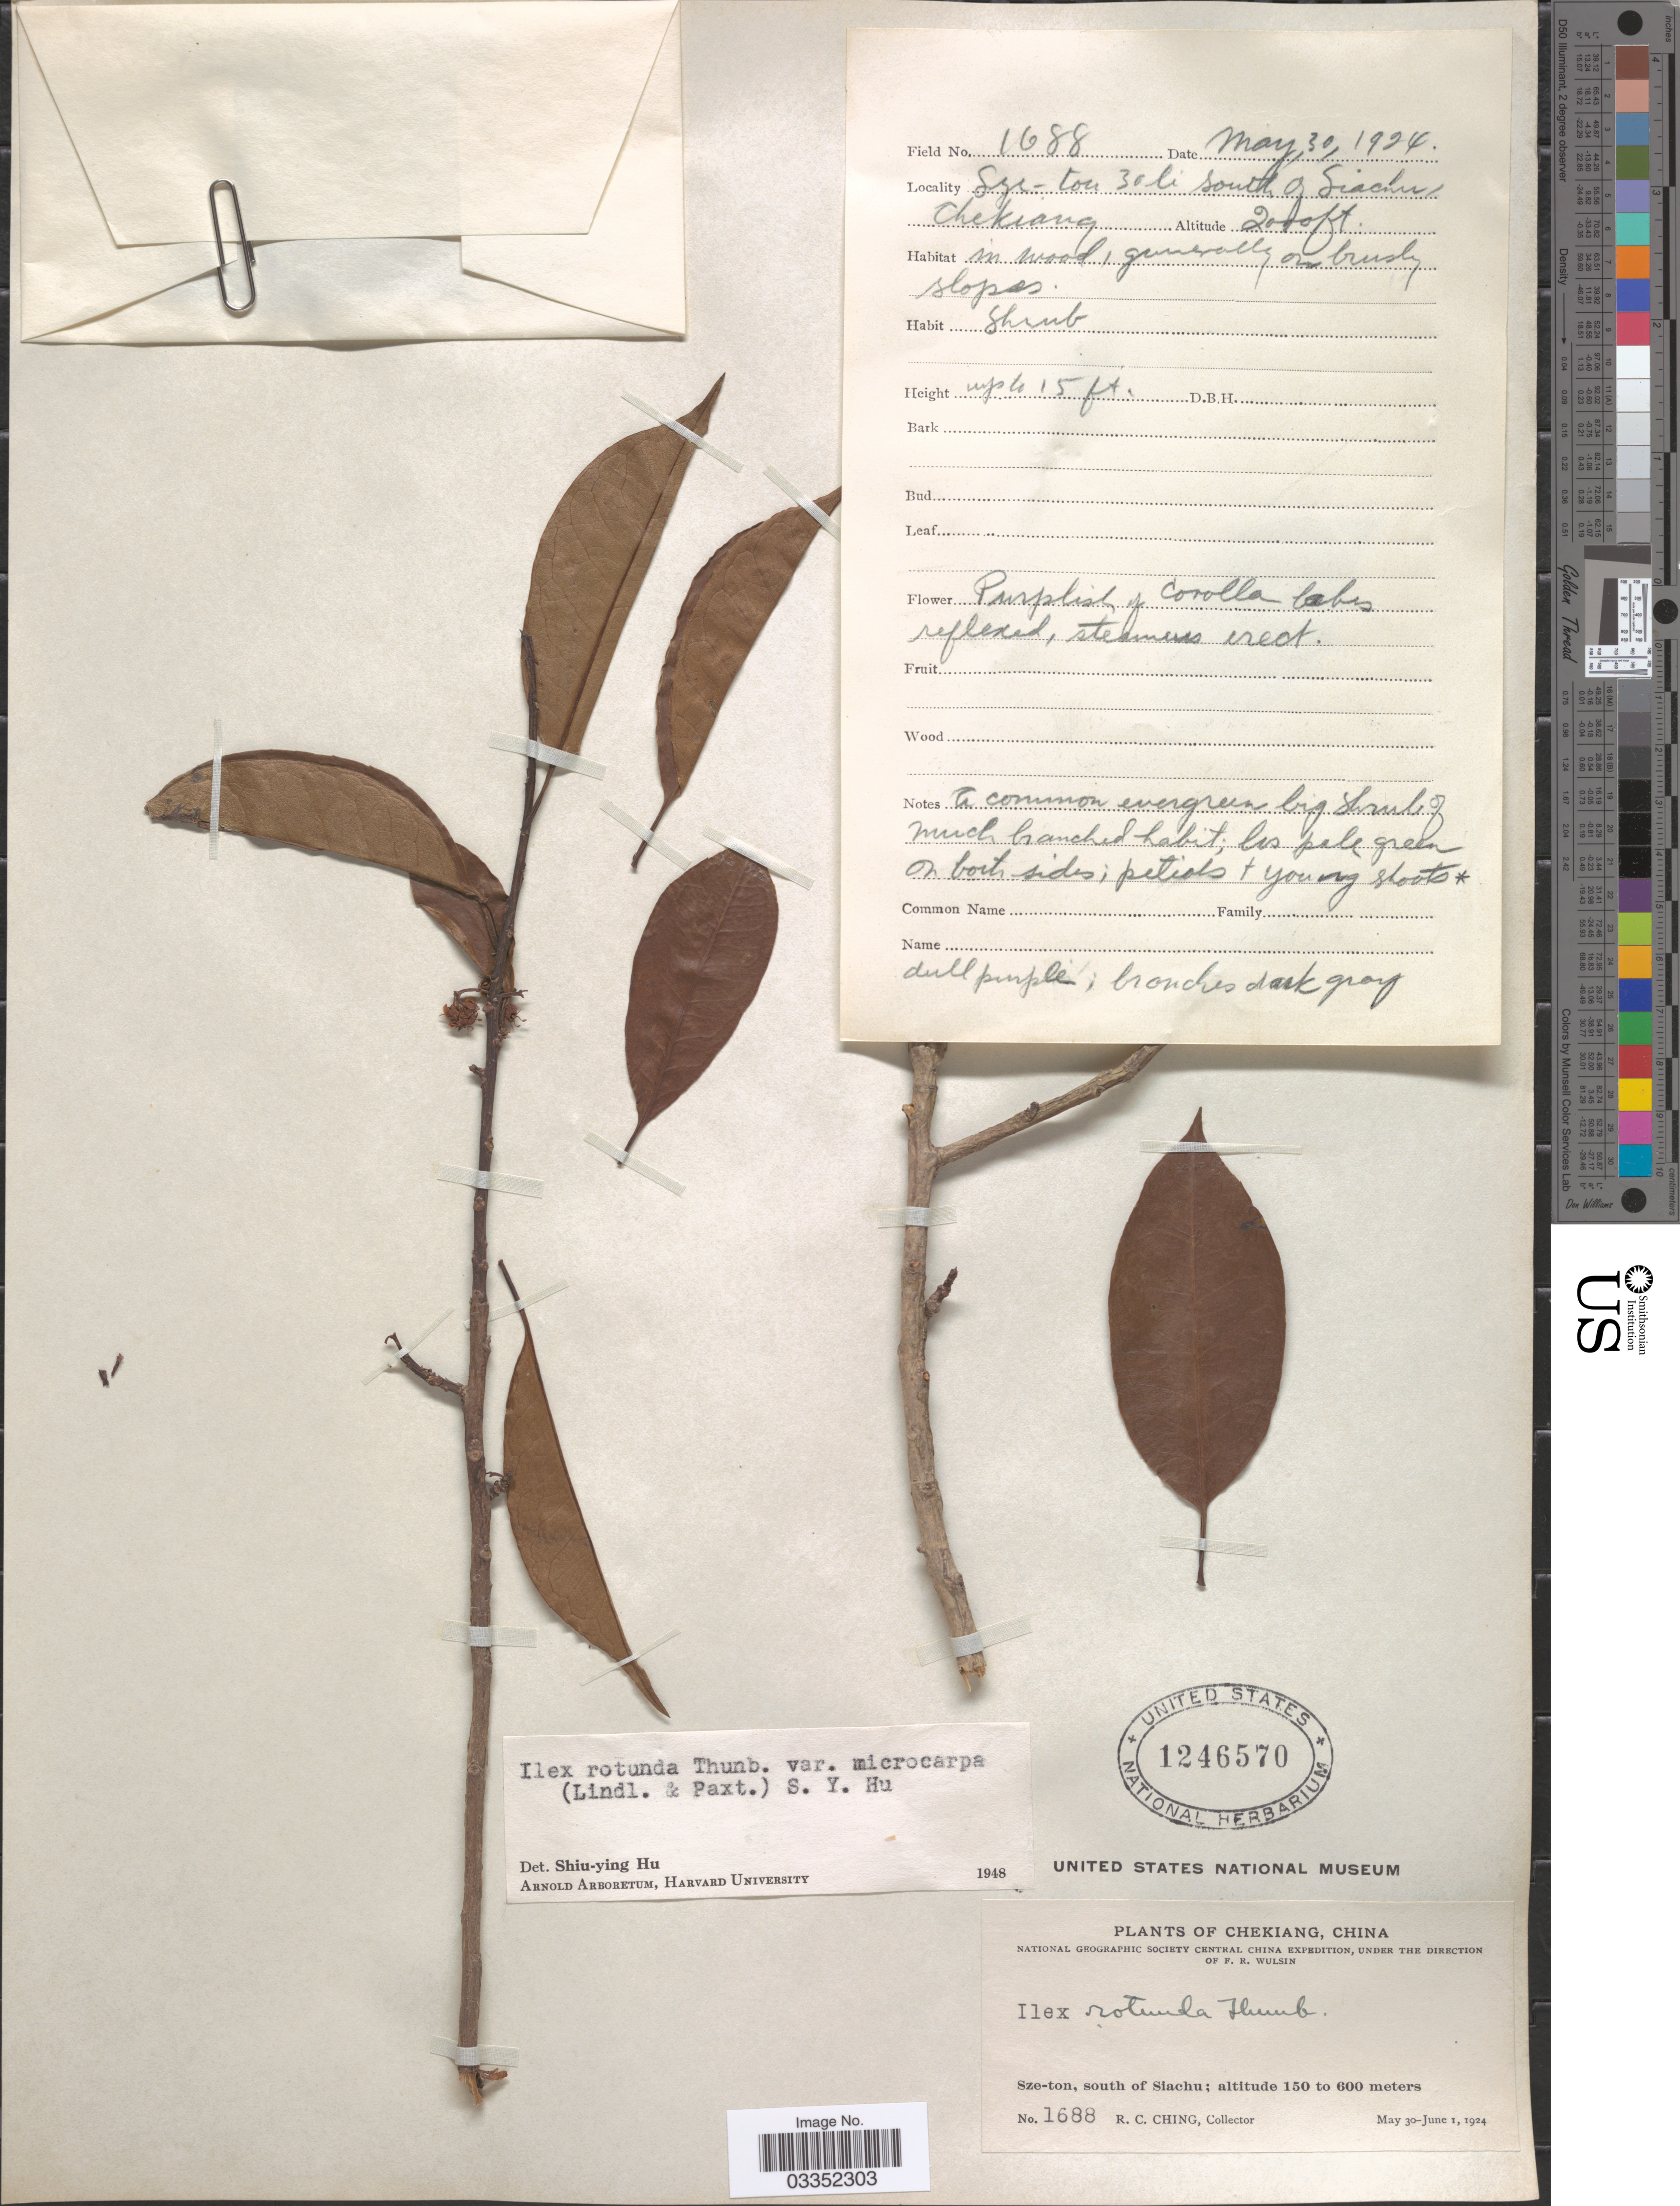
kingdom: Plantae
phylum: Tracheophyta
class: Magnoliopsida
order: Aquifoliales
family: Aquifoliaceae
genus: Ilex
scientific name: Ilex rotunda var. microcarpa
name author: (Lindl. ex Paxton) S.Y. Hu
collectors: R. C. Ching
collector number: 1688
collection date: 1924-05-30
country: China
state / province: Zhejiang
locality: Chekiang, Sze-ton, south of Siachu. 30 li south of Siachu,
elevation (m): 610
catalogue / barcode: US 126570